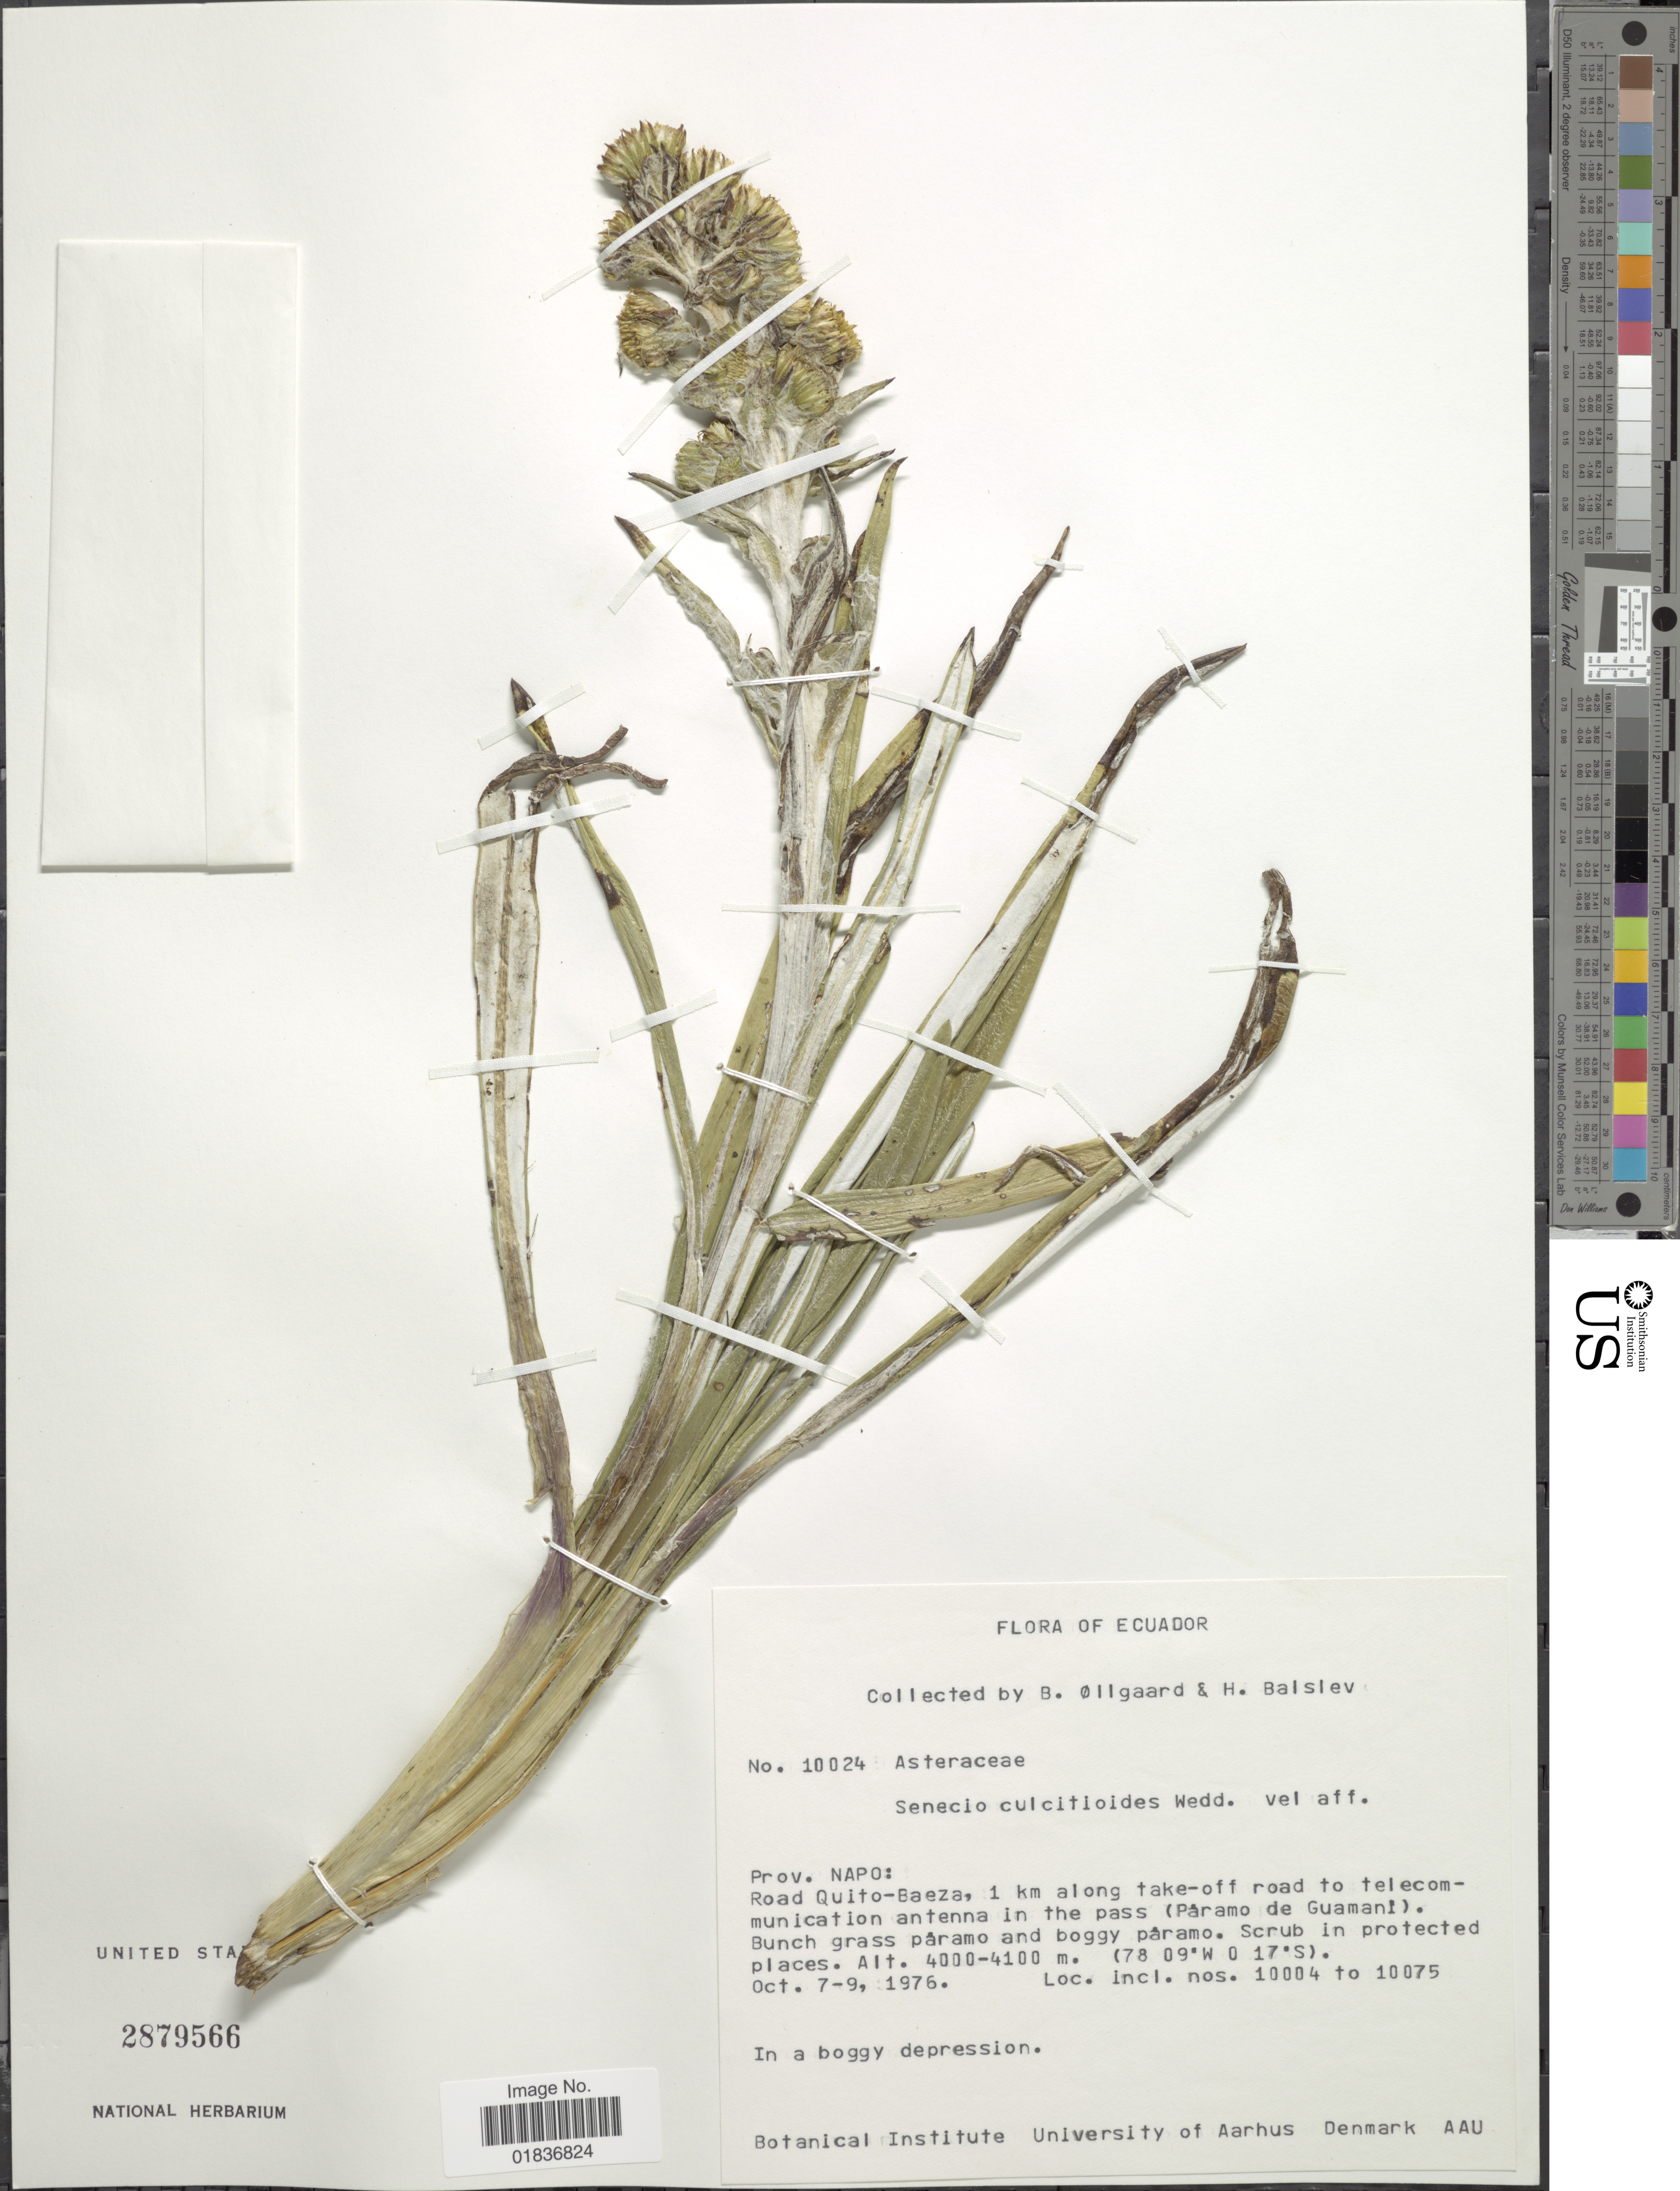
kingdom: Plantae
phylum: Tracheophyta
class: Magnoliopsida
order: Asterales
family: Asteraceae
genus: Senecio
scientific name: Senecio culcitioides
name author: Sch. Bip.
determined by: Salomon, Luciana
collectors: B. Øllgaard & H. Balslev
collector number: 10024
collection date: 1976-10-07/1976-10-09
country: Ecuador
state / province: Napo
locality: Prov. Napo: Road Quito-Baeza, 1 km along take-off road to telecommunication antenna in the pass (Paramo de Guamani)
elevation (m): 4000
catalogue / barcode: US 2879566